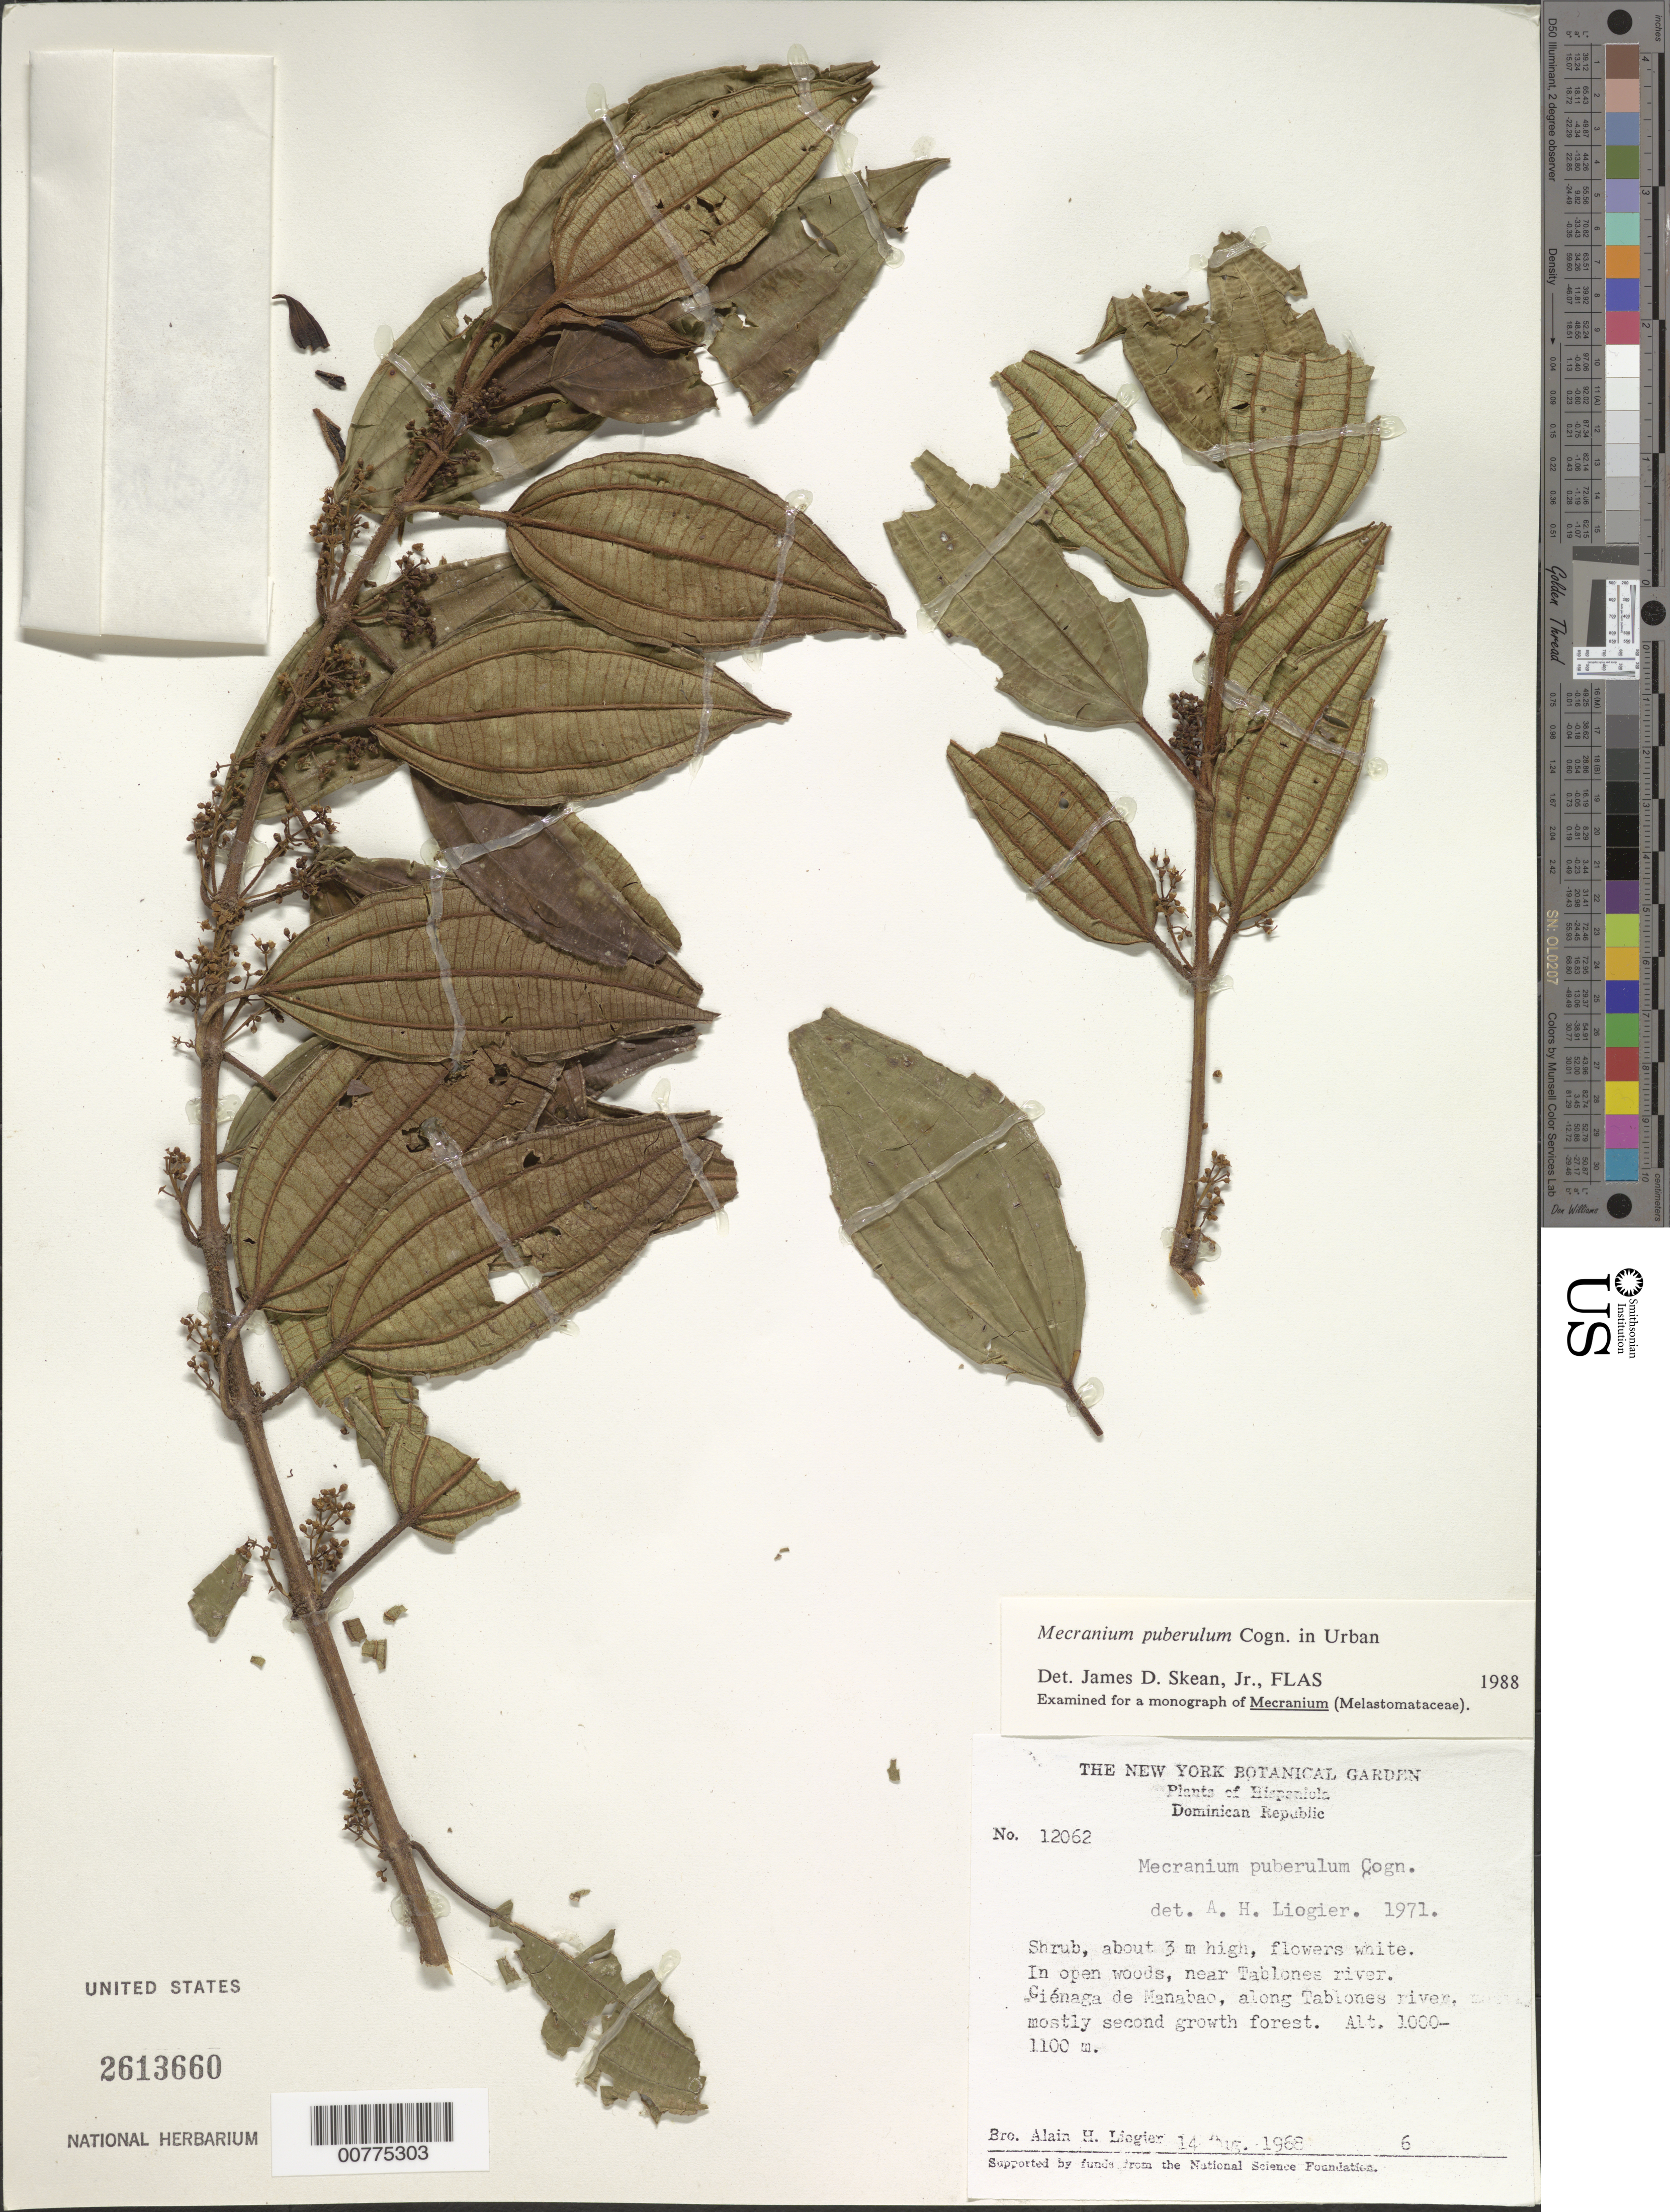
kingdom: Plantae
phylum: Tracheophyta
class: Magnoliopsida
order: Myrtales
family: Melastomataceae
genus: Mecranium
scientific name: Mecranium puberulum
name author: Cogn.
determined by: Skean, J. D., Jr.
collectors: A. H. Liogier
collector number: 12062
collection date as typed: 14 Aug 1968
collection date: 1968-08-14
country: Dominican Republic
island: Hispaniola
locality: Ciénaga de Manabao, along Tablones River.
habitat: In open woods, near river, mostly second growth forest.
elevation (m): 1000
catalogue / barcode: US 2613660